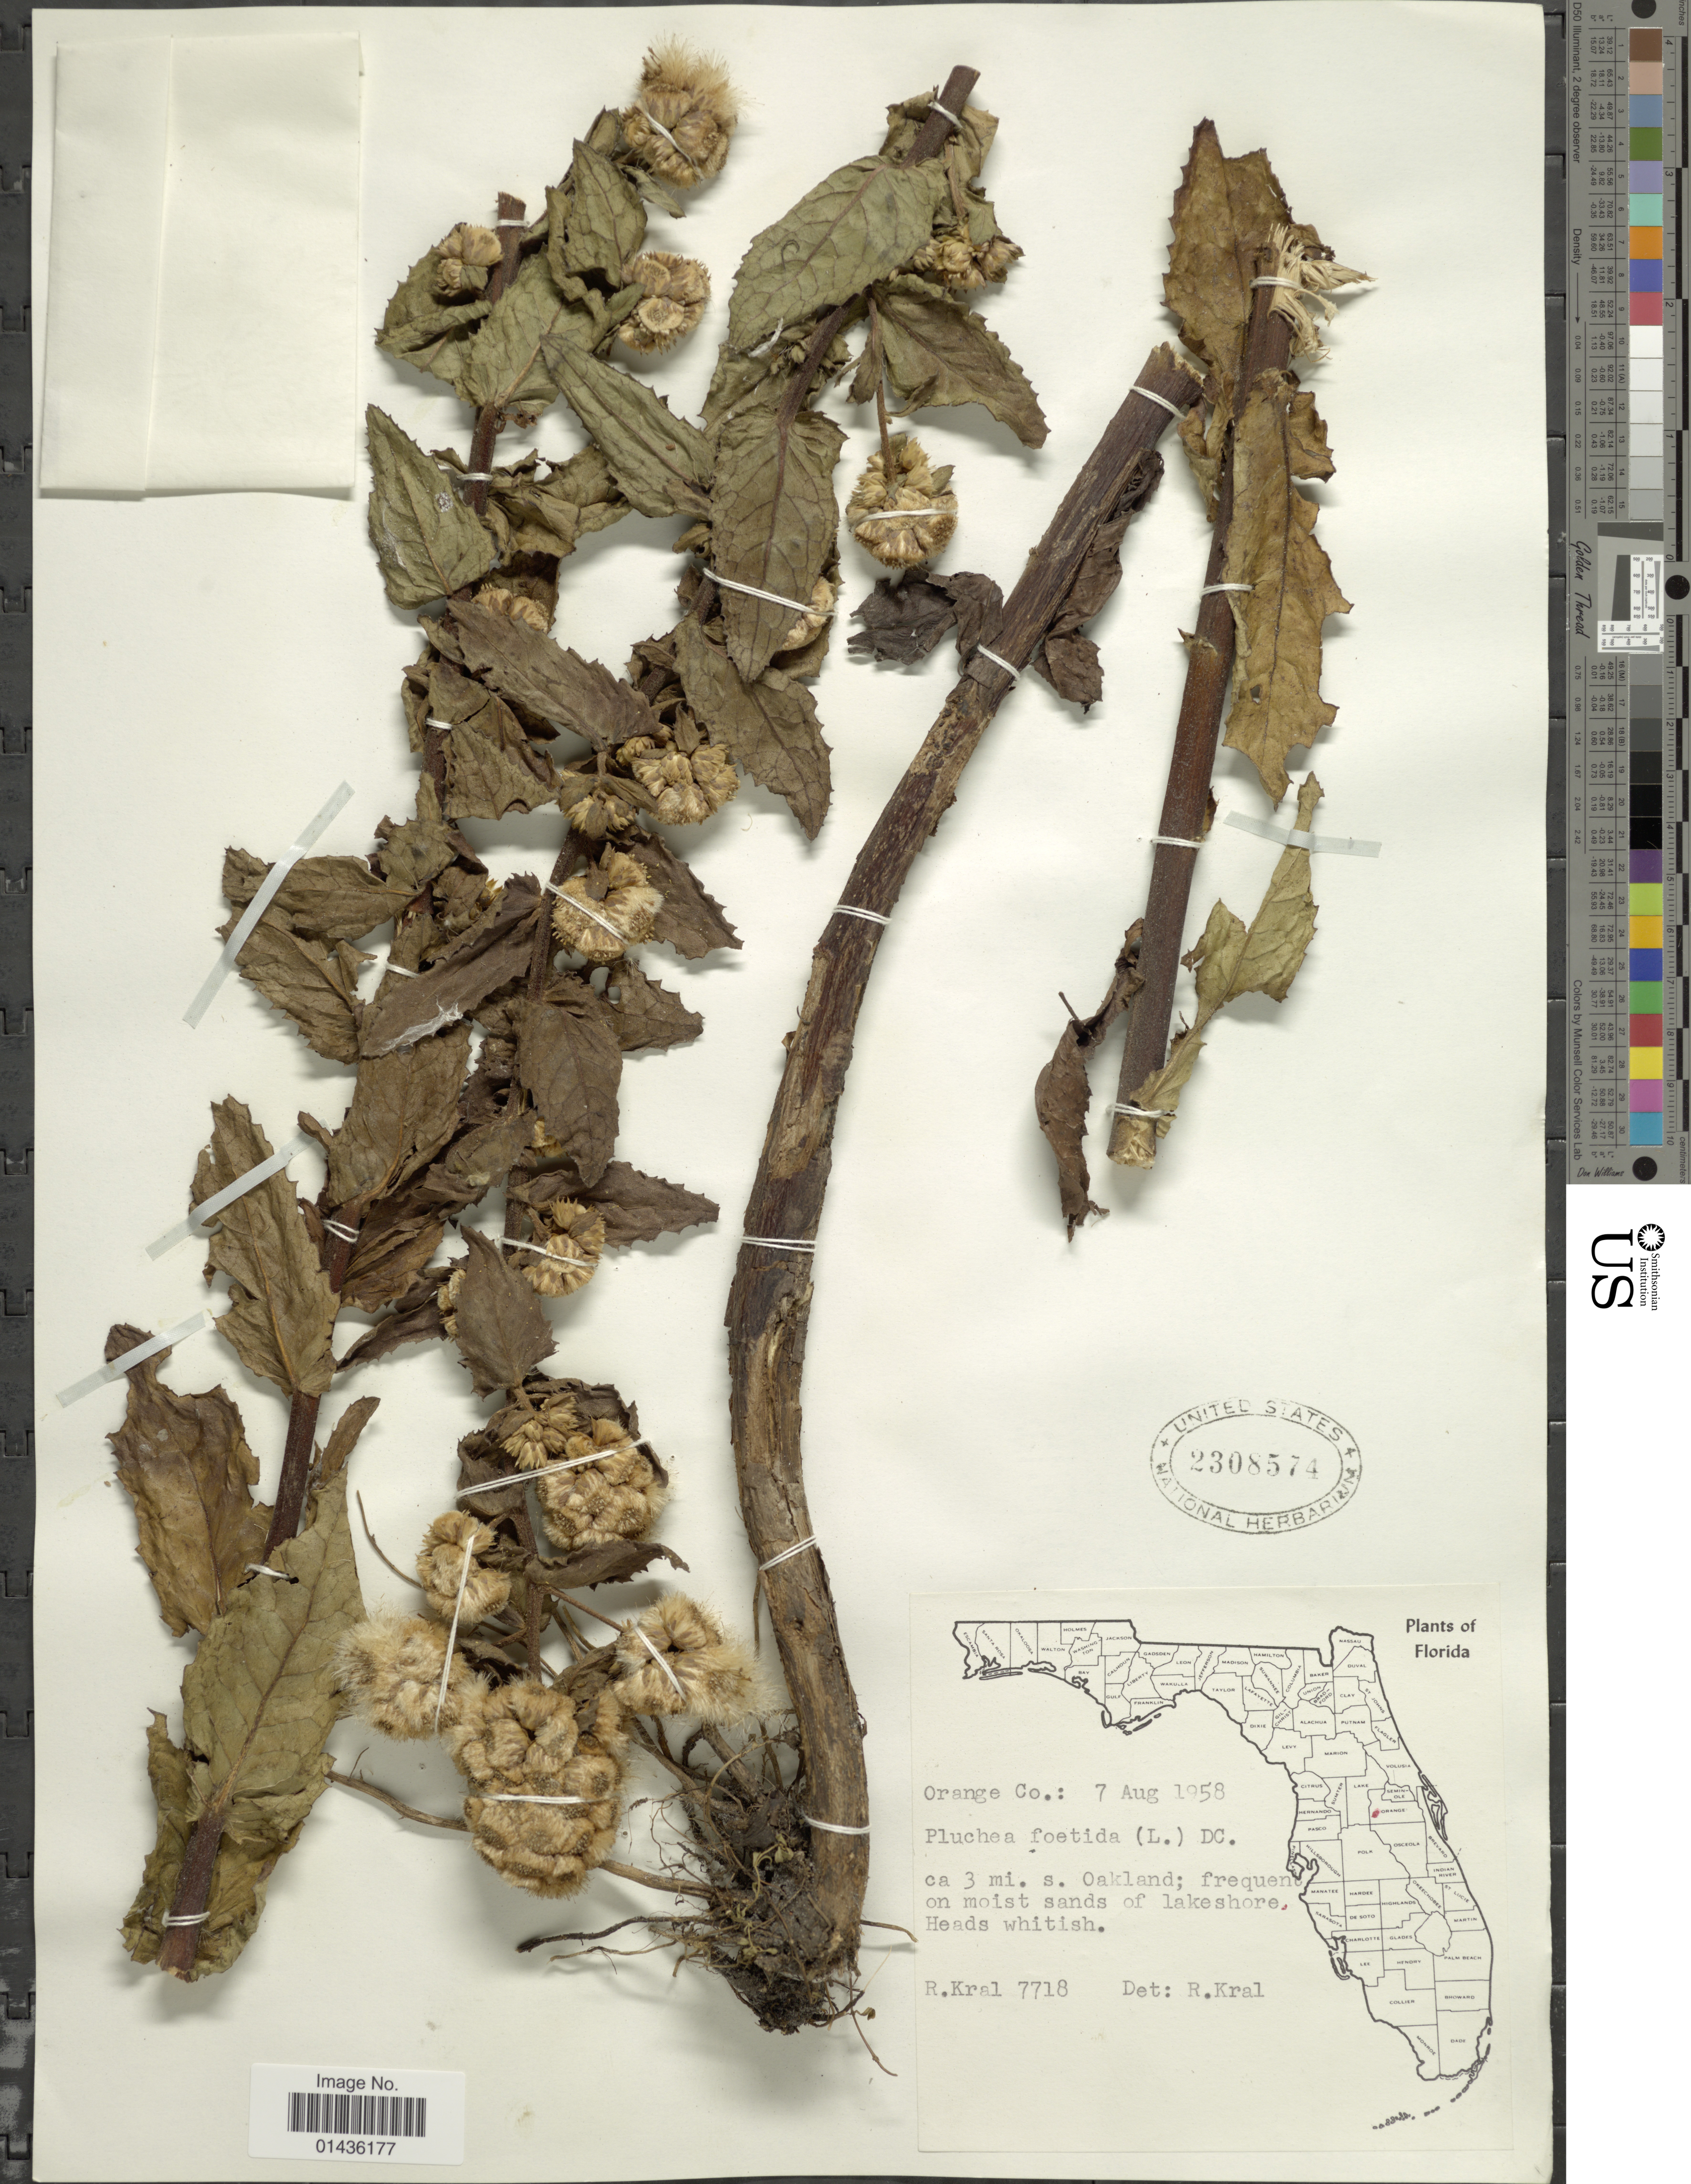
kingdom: Plantae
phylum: Tracheophyta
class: Magnoliopsida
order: Asterales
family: Asteraceae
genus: Pluchea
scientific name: Pluchea foetida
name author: (L.) DC.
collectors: R. Kral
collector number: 7718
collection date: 1958-08-07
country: United States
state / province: Florida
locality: Orange Co., ca 3 mi s. Oakland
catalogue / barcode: US 2308574